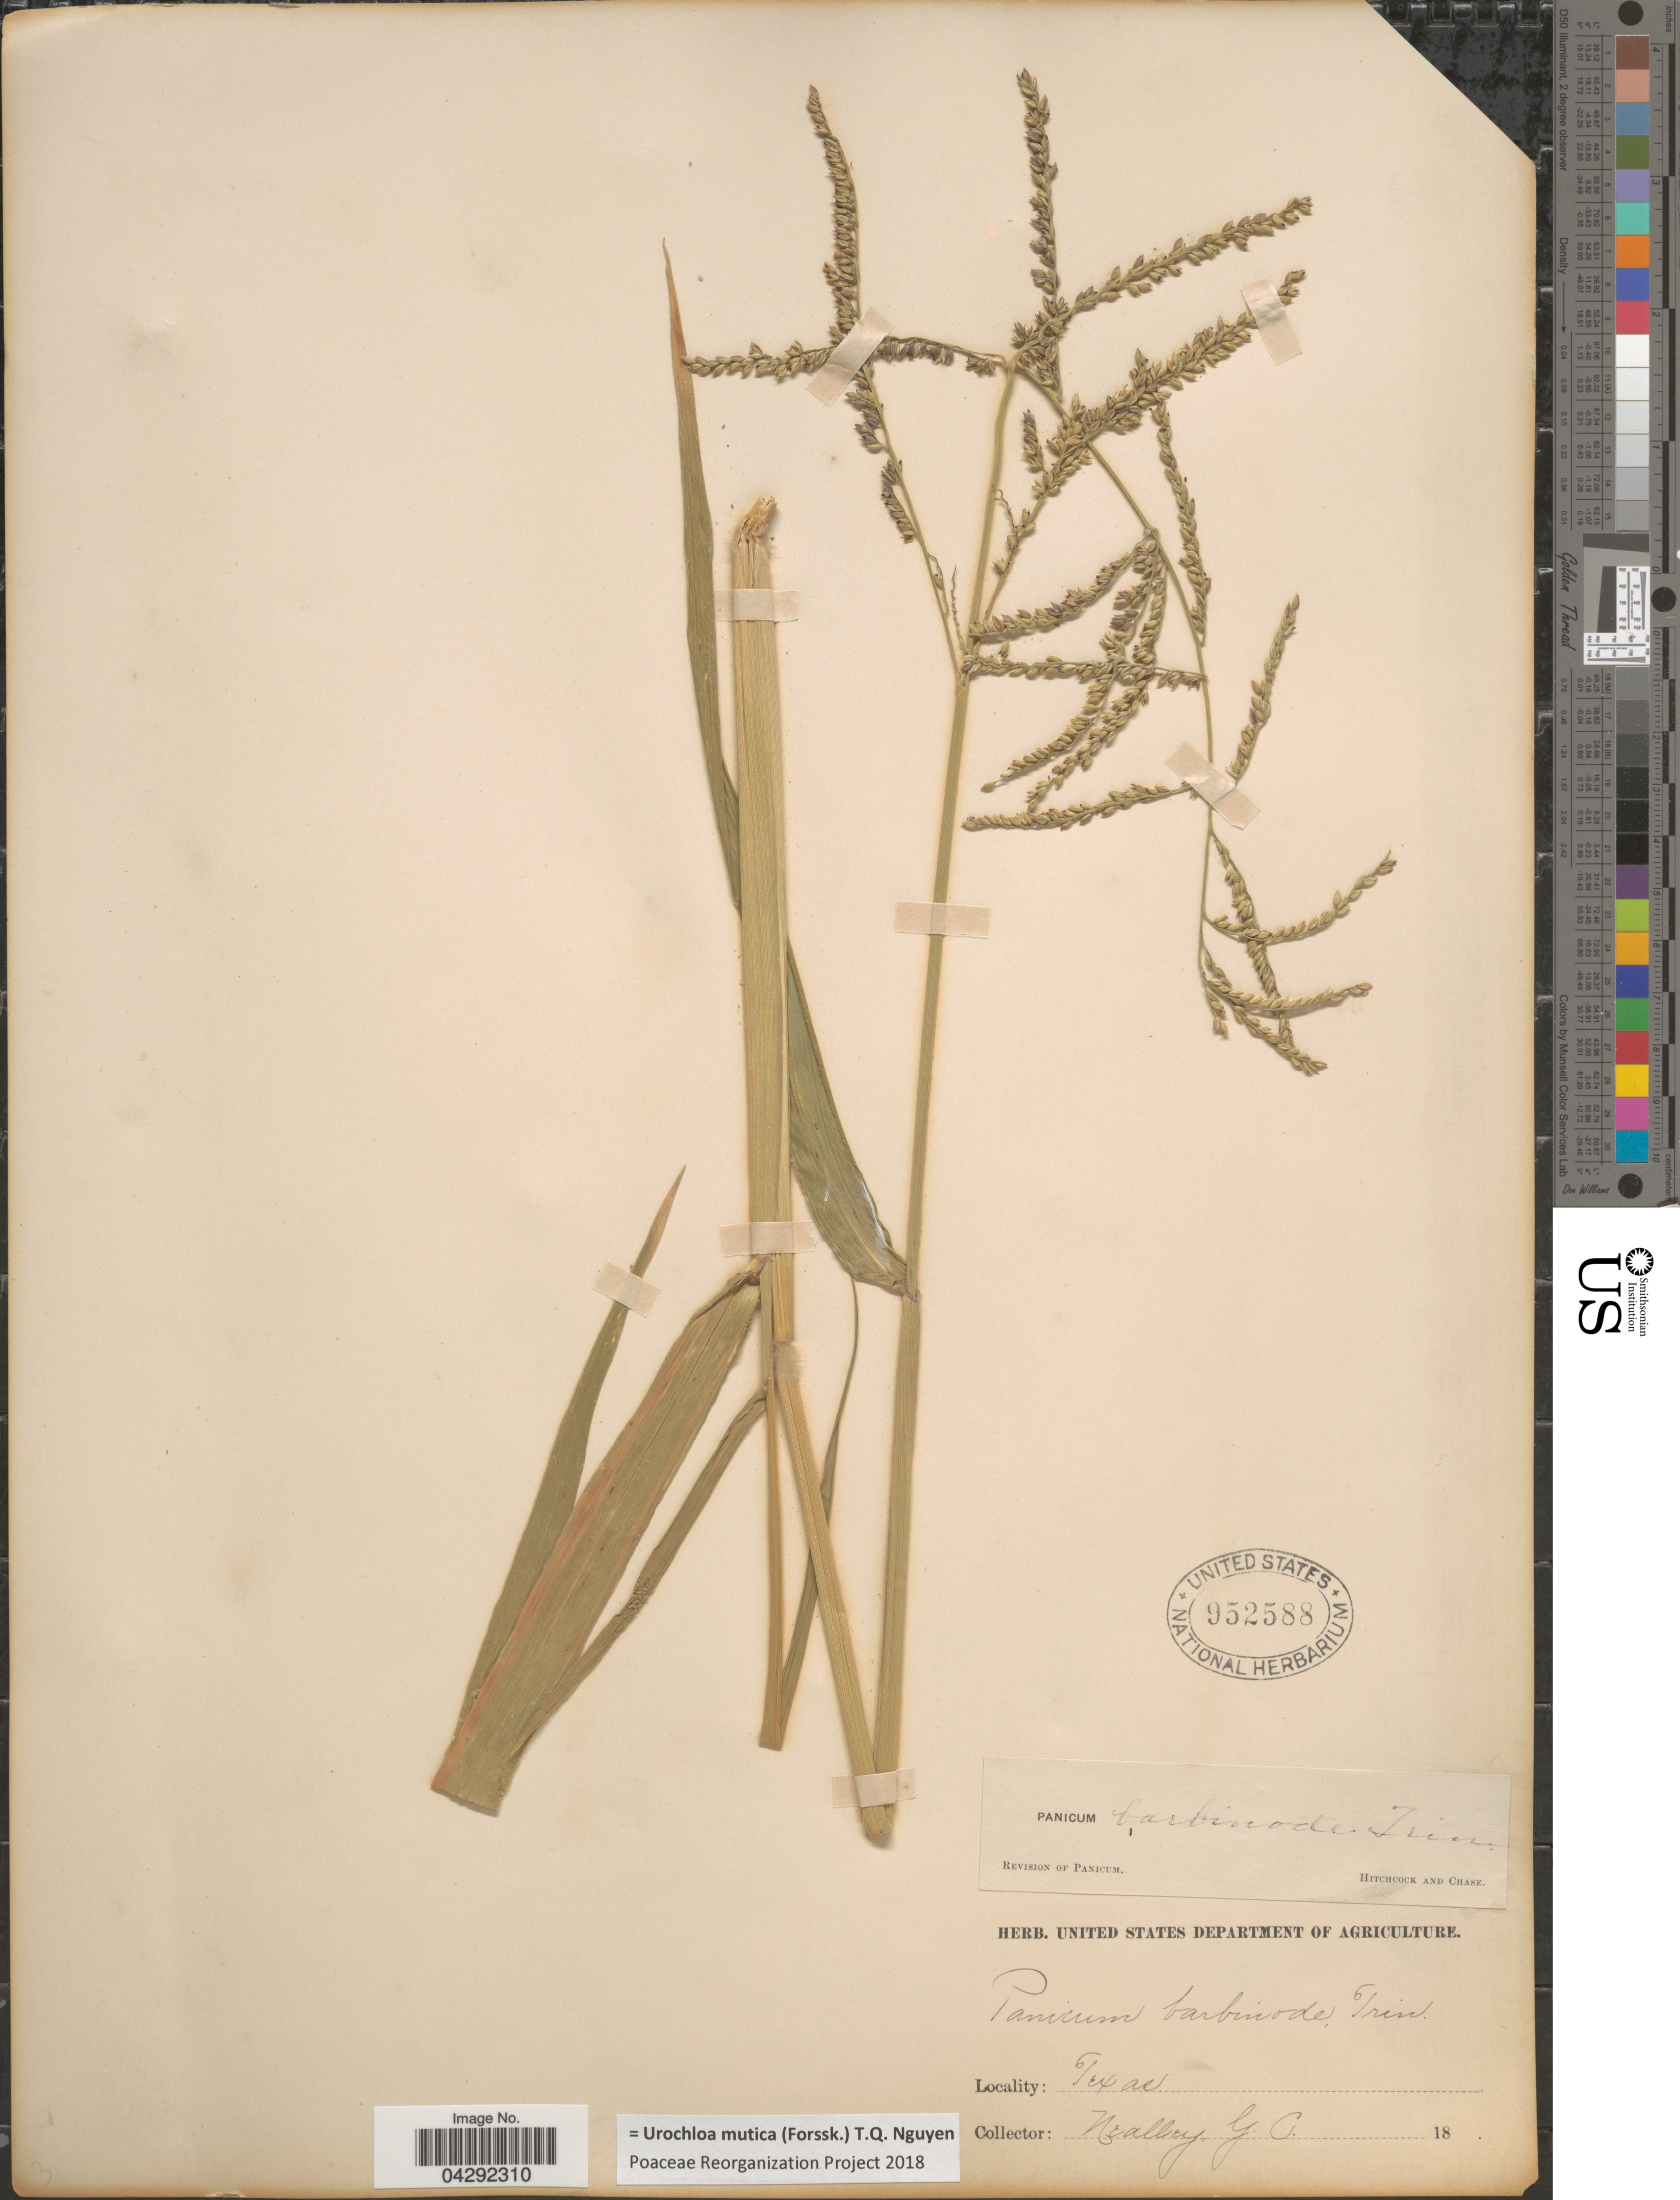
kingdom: Plantae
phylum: Tracheophyta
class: Liliopsida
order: Poales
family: Poaceae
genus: Urochloa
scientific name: Urochloa mutica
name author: (Forssk.) T.Q. Nguyen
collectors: G. C. Nealley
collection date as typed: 18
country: United States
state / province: Texas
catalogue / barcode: US 952588